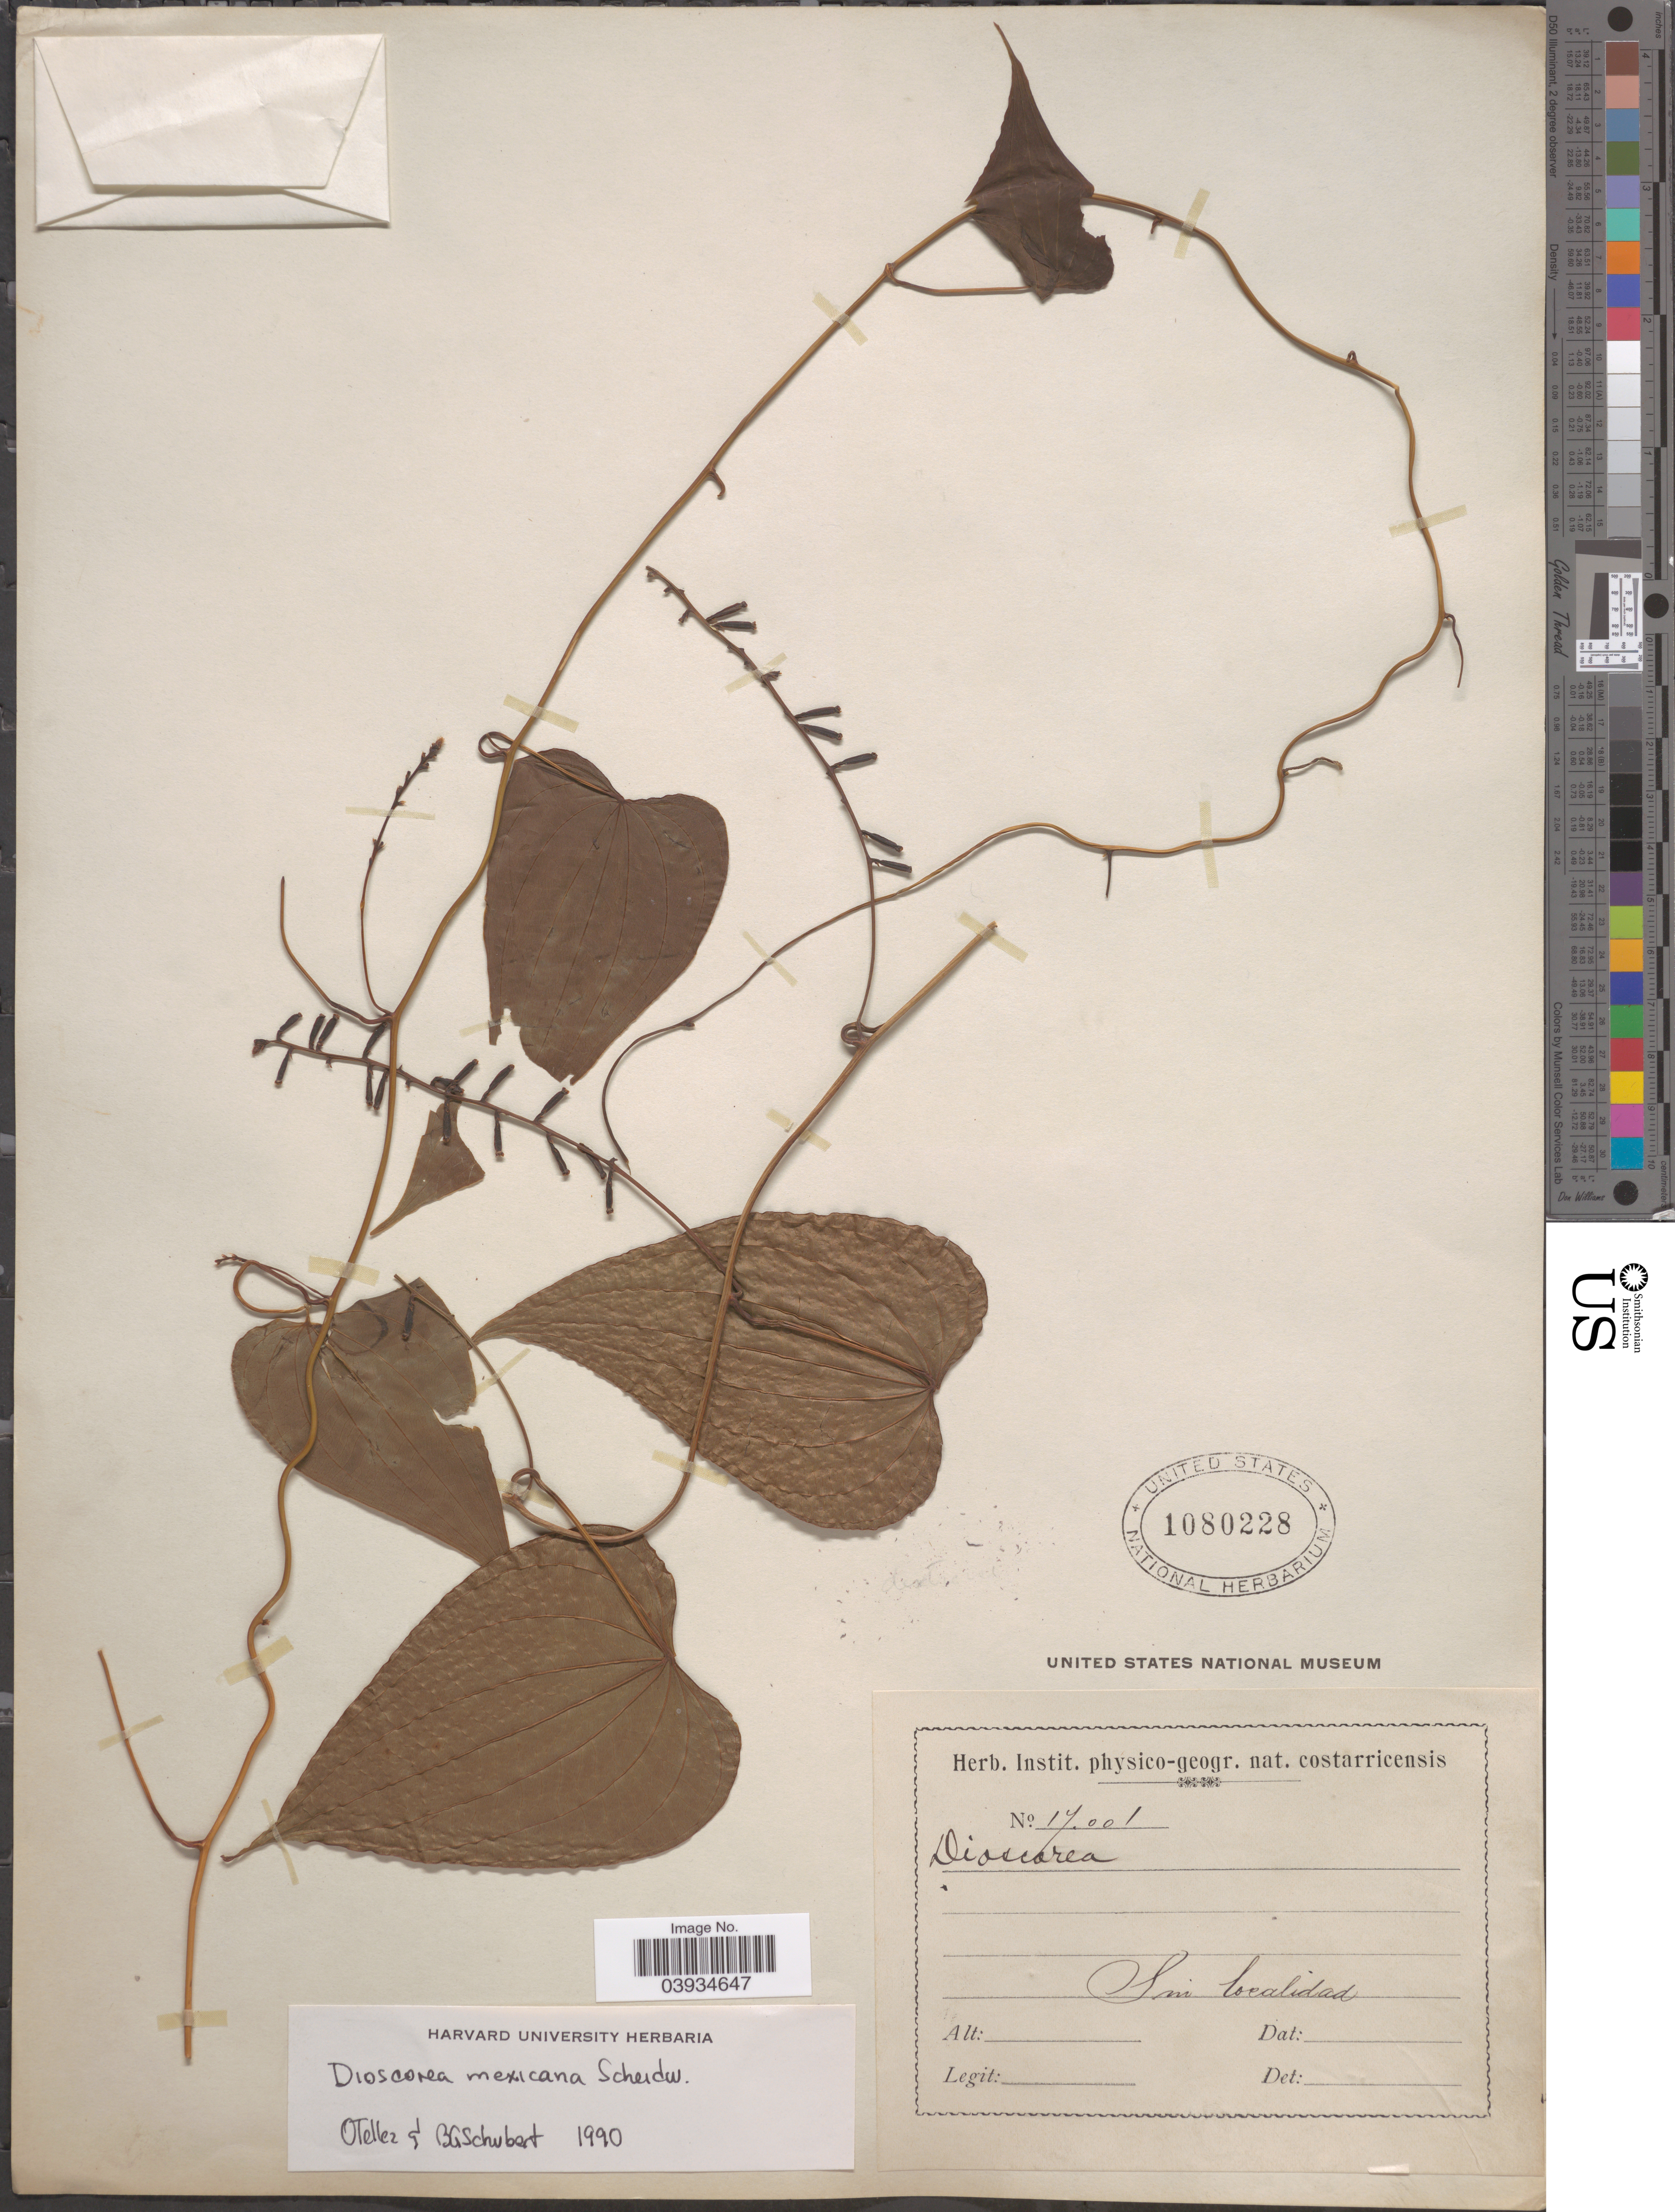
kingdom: Plantae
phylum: Tracheophyta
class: Liliopsida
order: Dioscoreales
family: Dioscoreaceae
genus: Dioscorea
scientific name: Dioscorea mexicana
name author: Scheidw.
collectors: ex Herb. Inst. Physico-Geogr. Nat. Costarricensis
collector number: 17001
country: Costa Rica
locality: Sni localidad.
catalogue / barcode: US 1080228